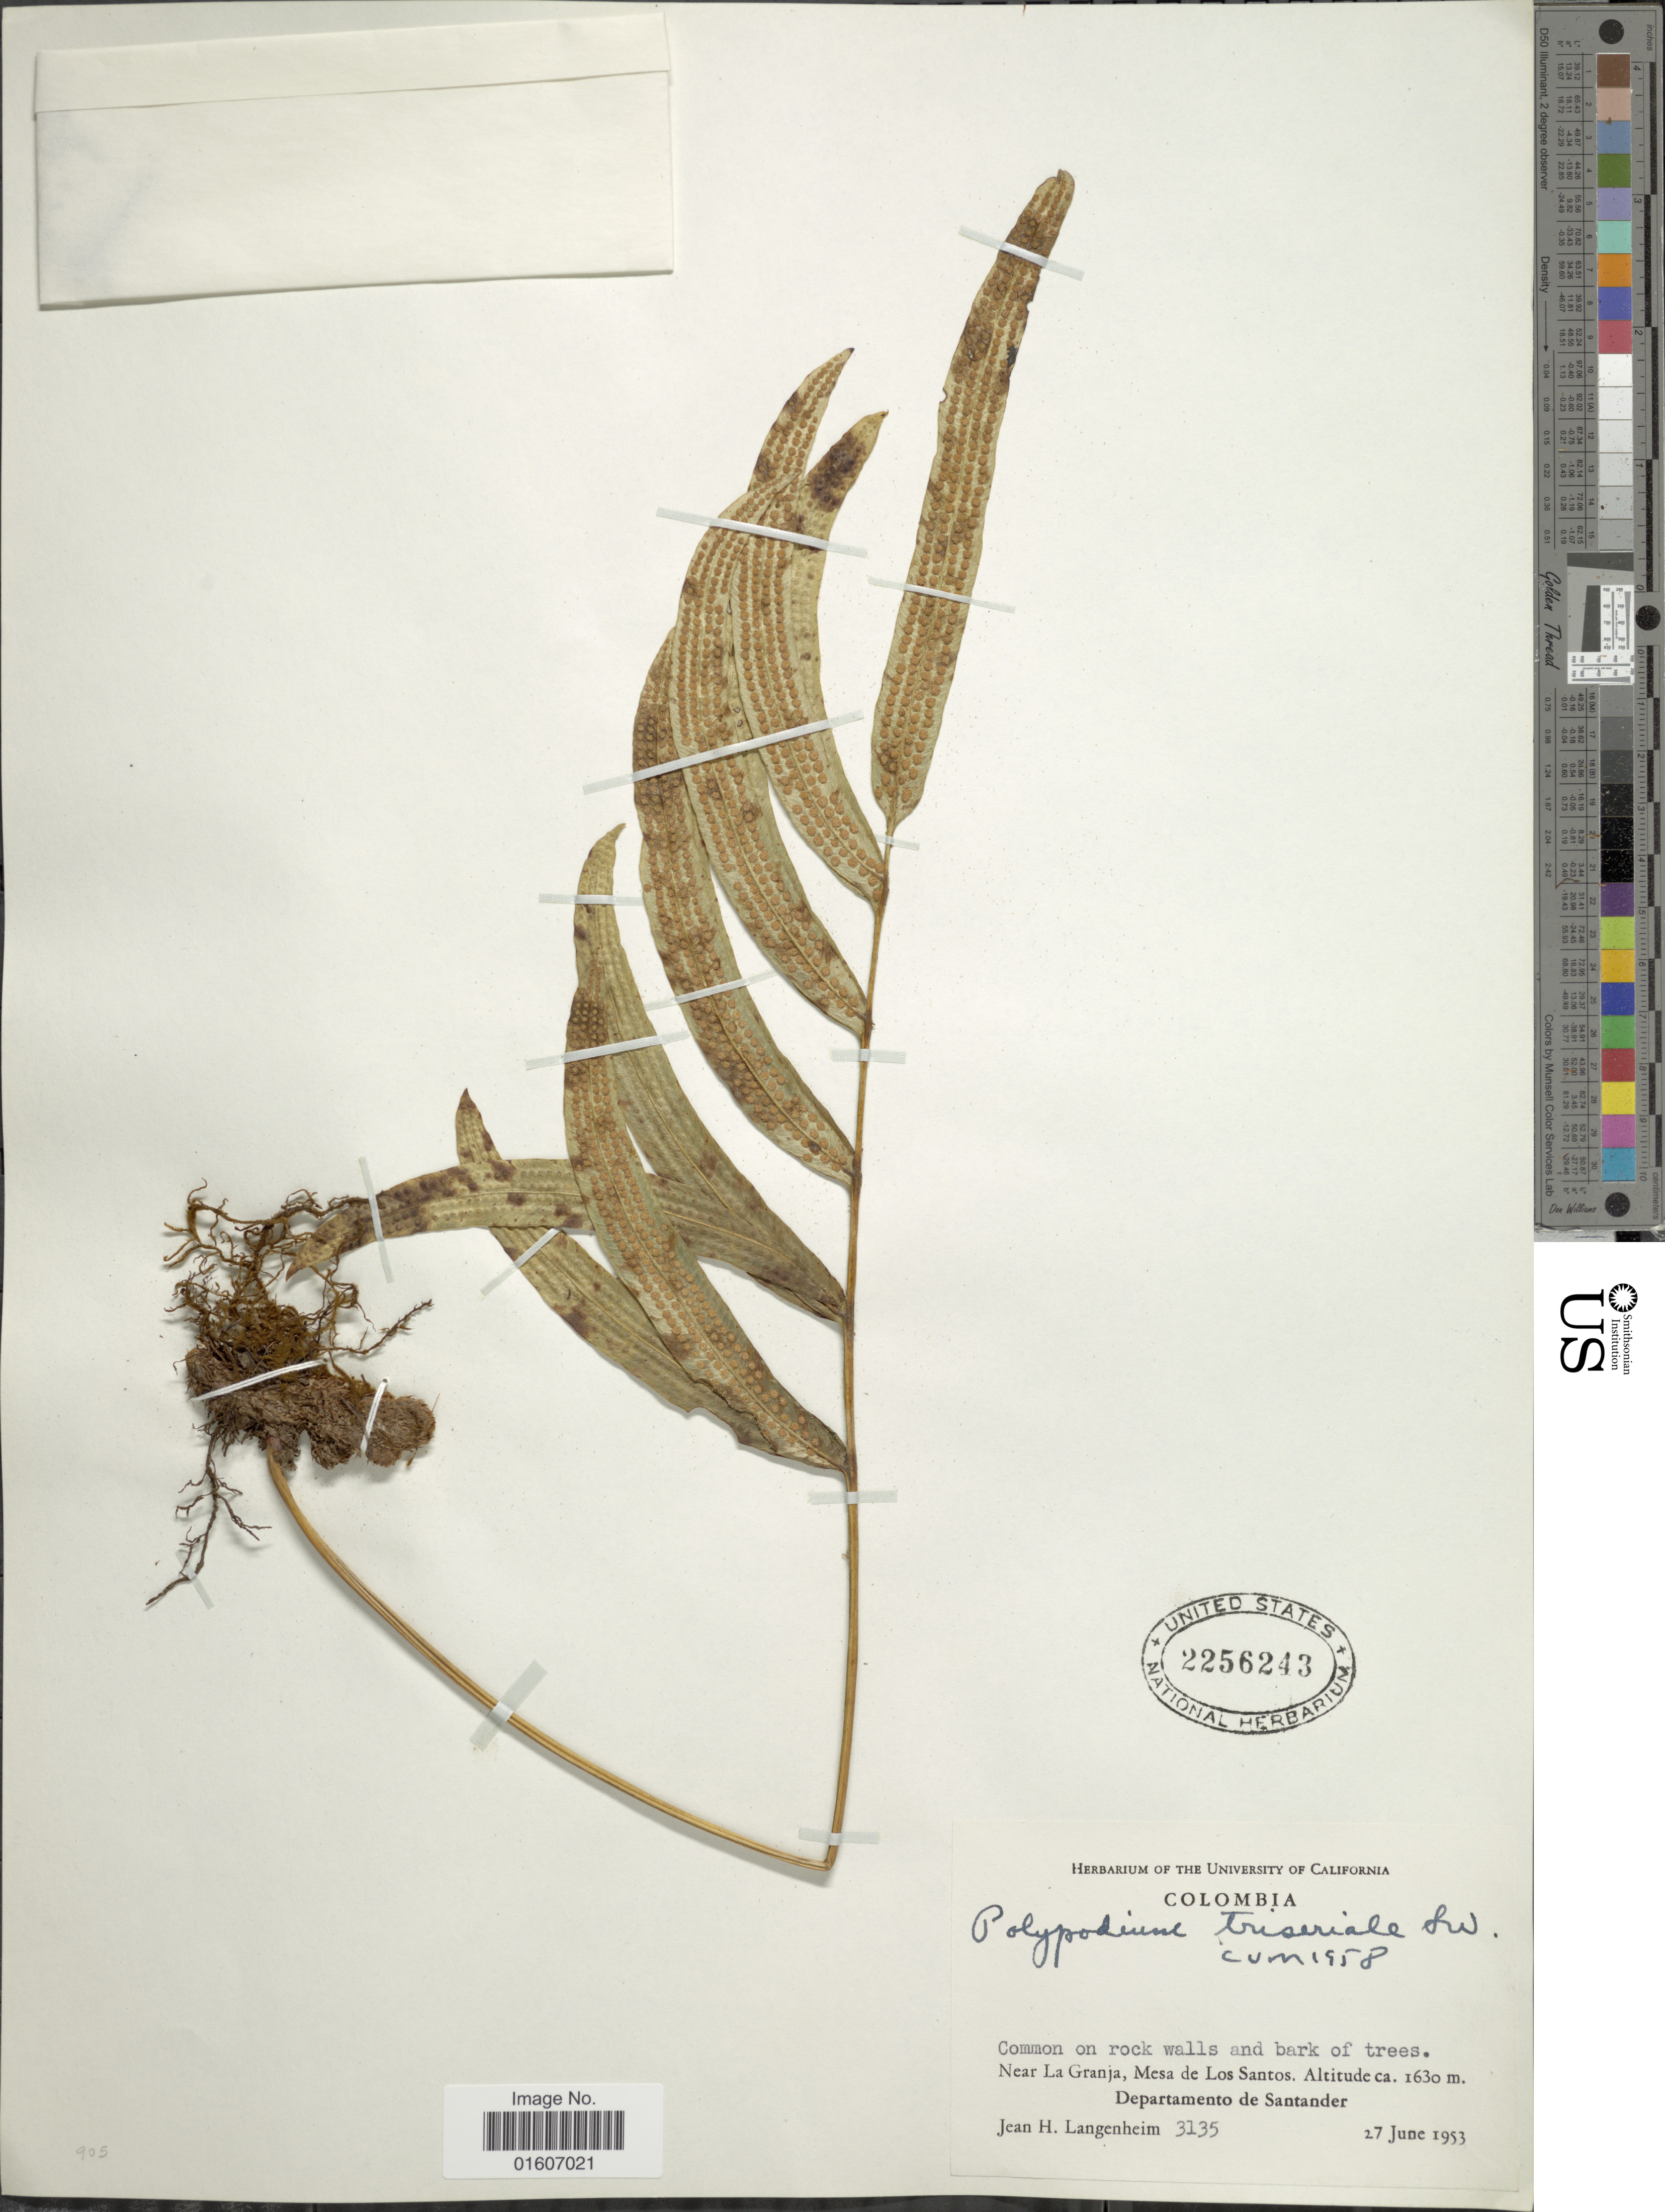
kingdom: Plantae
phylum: Tracheophyta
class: Polypodiopsida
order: Polypodiales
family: Polypodiaceae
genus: Serpocaulon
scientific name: Serpocaulon triseriale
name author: (Sw.) A.R. Sm.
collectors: J. H. Langenheim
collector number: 3135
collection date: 1953-06-27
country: Colombia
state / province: Santander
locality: Near La Granja, Mesa de Los Santos, Departamento de Santander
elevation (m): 1630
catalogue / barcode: US 2256243